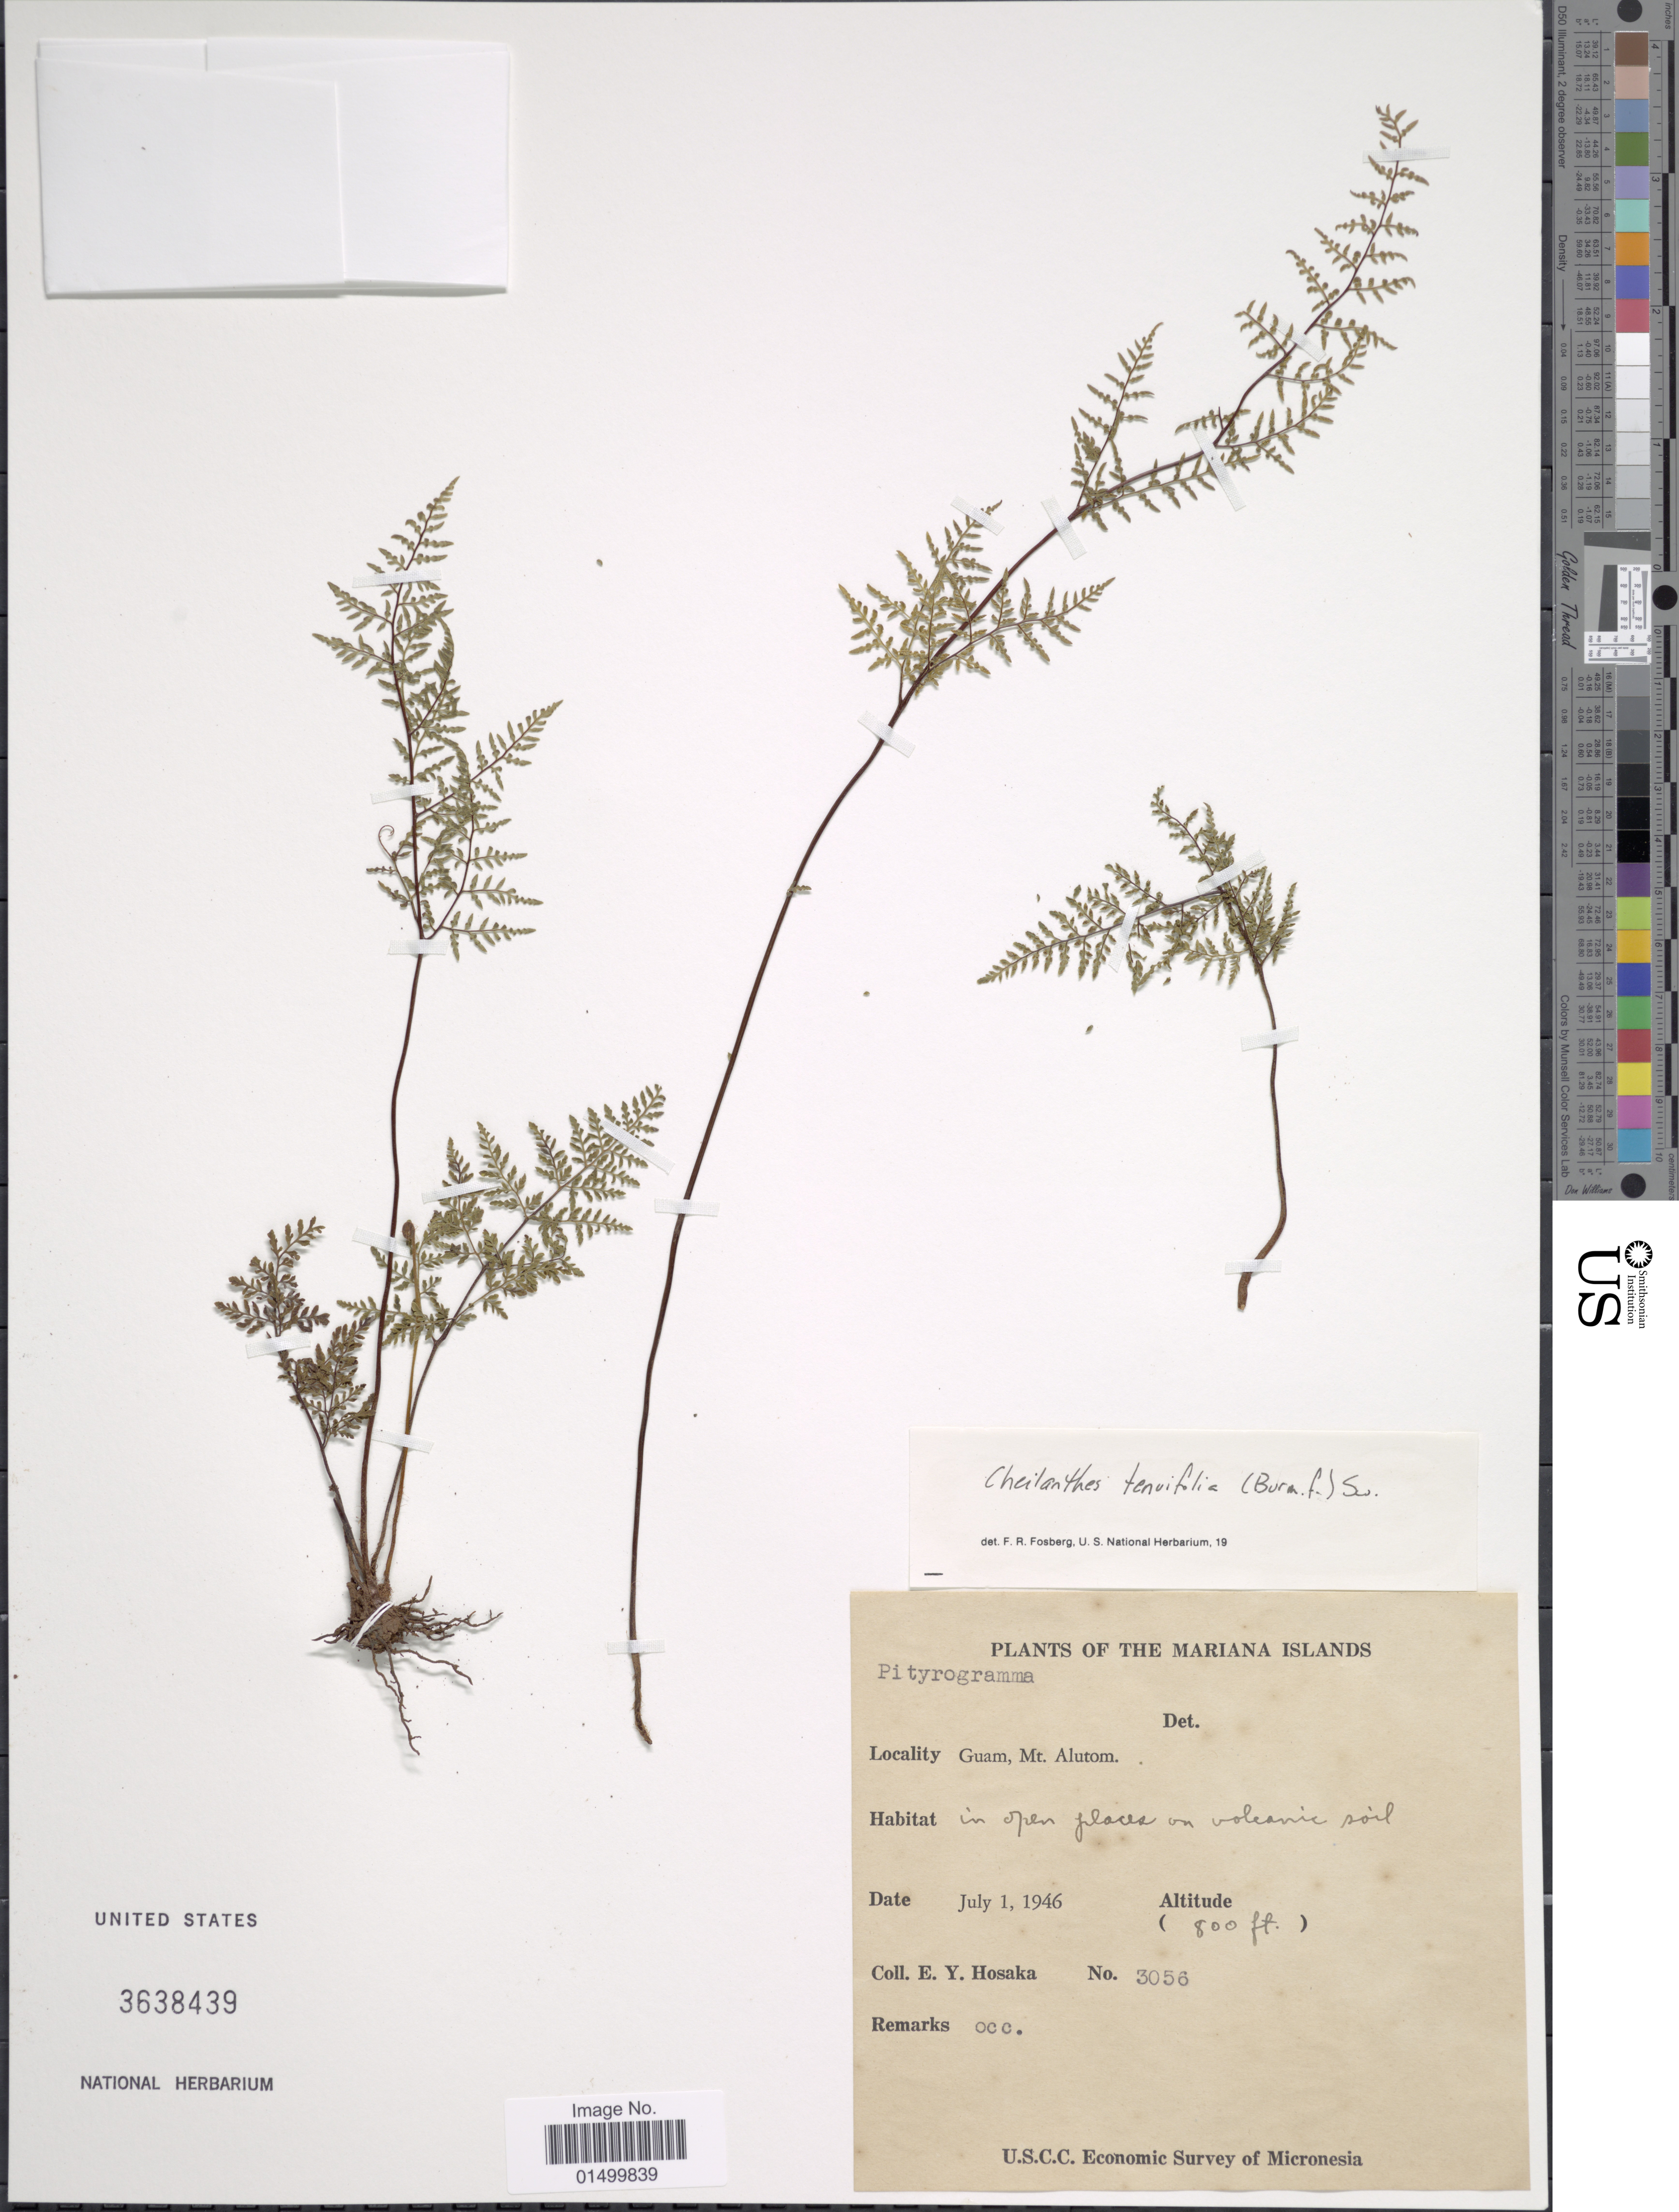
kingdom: Plantae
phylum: Tracheophyta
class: Polypodiopsida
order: Polypodiales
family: Pteridaceae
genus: Cheilanthes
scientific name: Cheilanthes tenuifolia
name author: (Burm. f.) Sw.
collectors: E. Y. Hosaka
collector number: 3056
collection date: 1946-07-07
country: Guam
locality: The Mariana Islands, Mt. Alutom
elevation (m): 244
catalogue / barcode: US 3638439